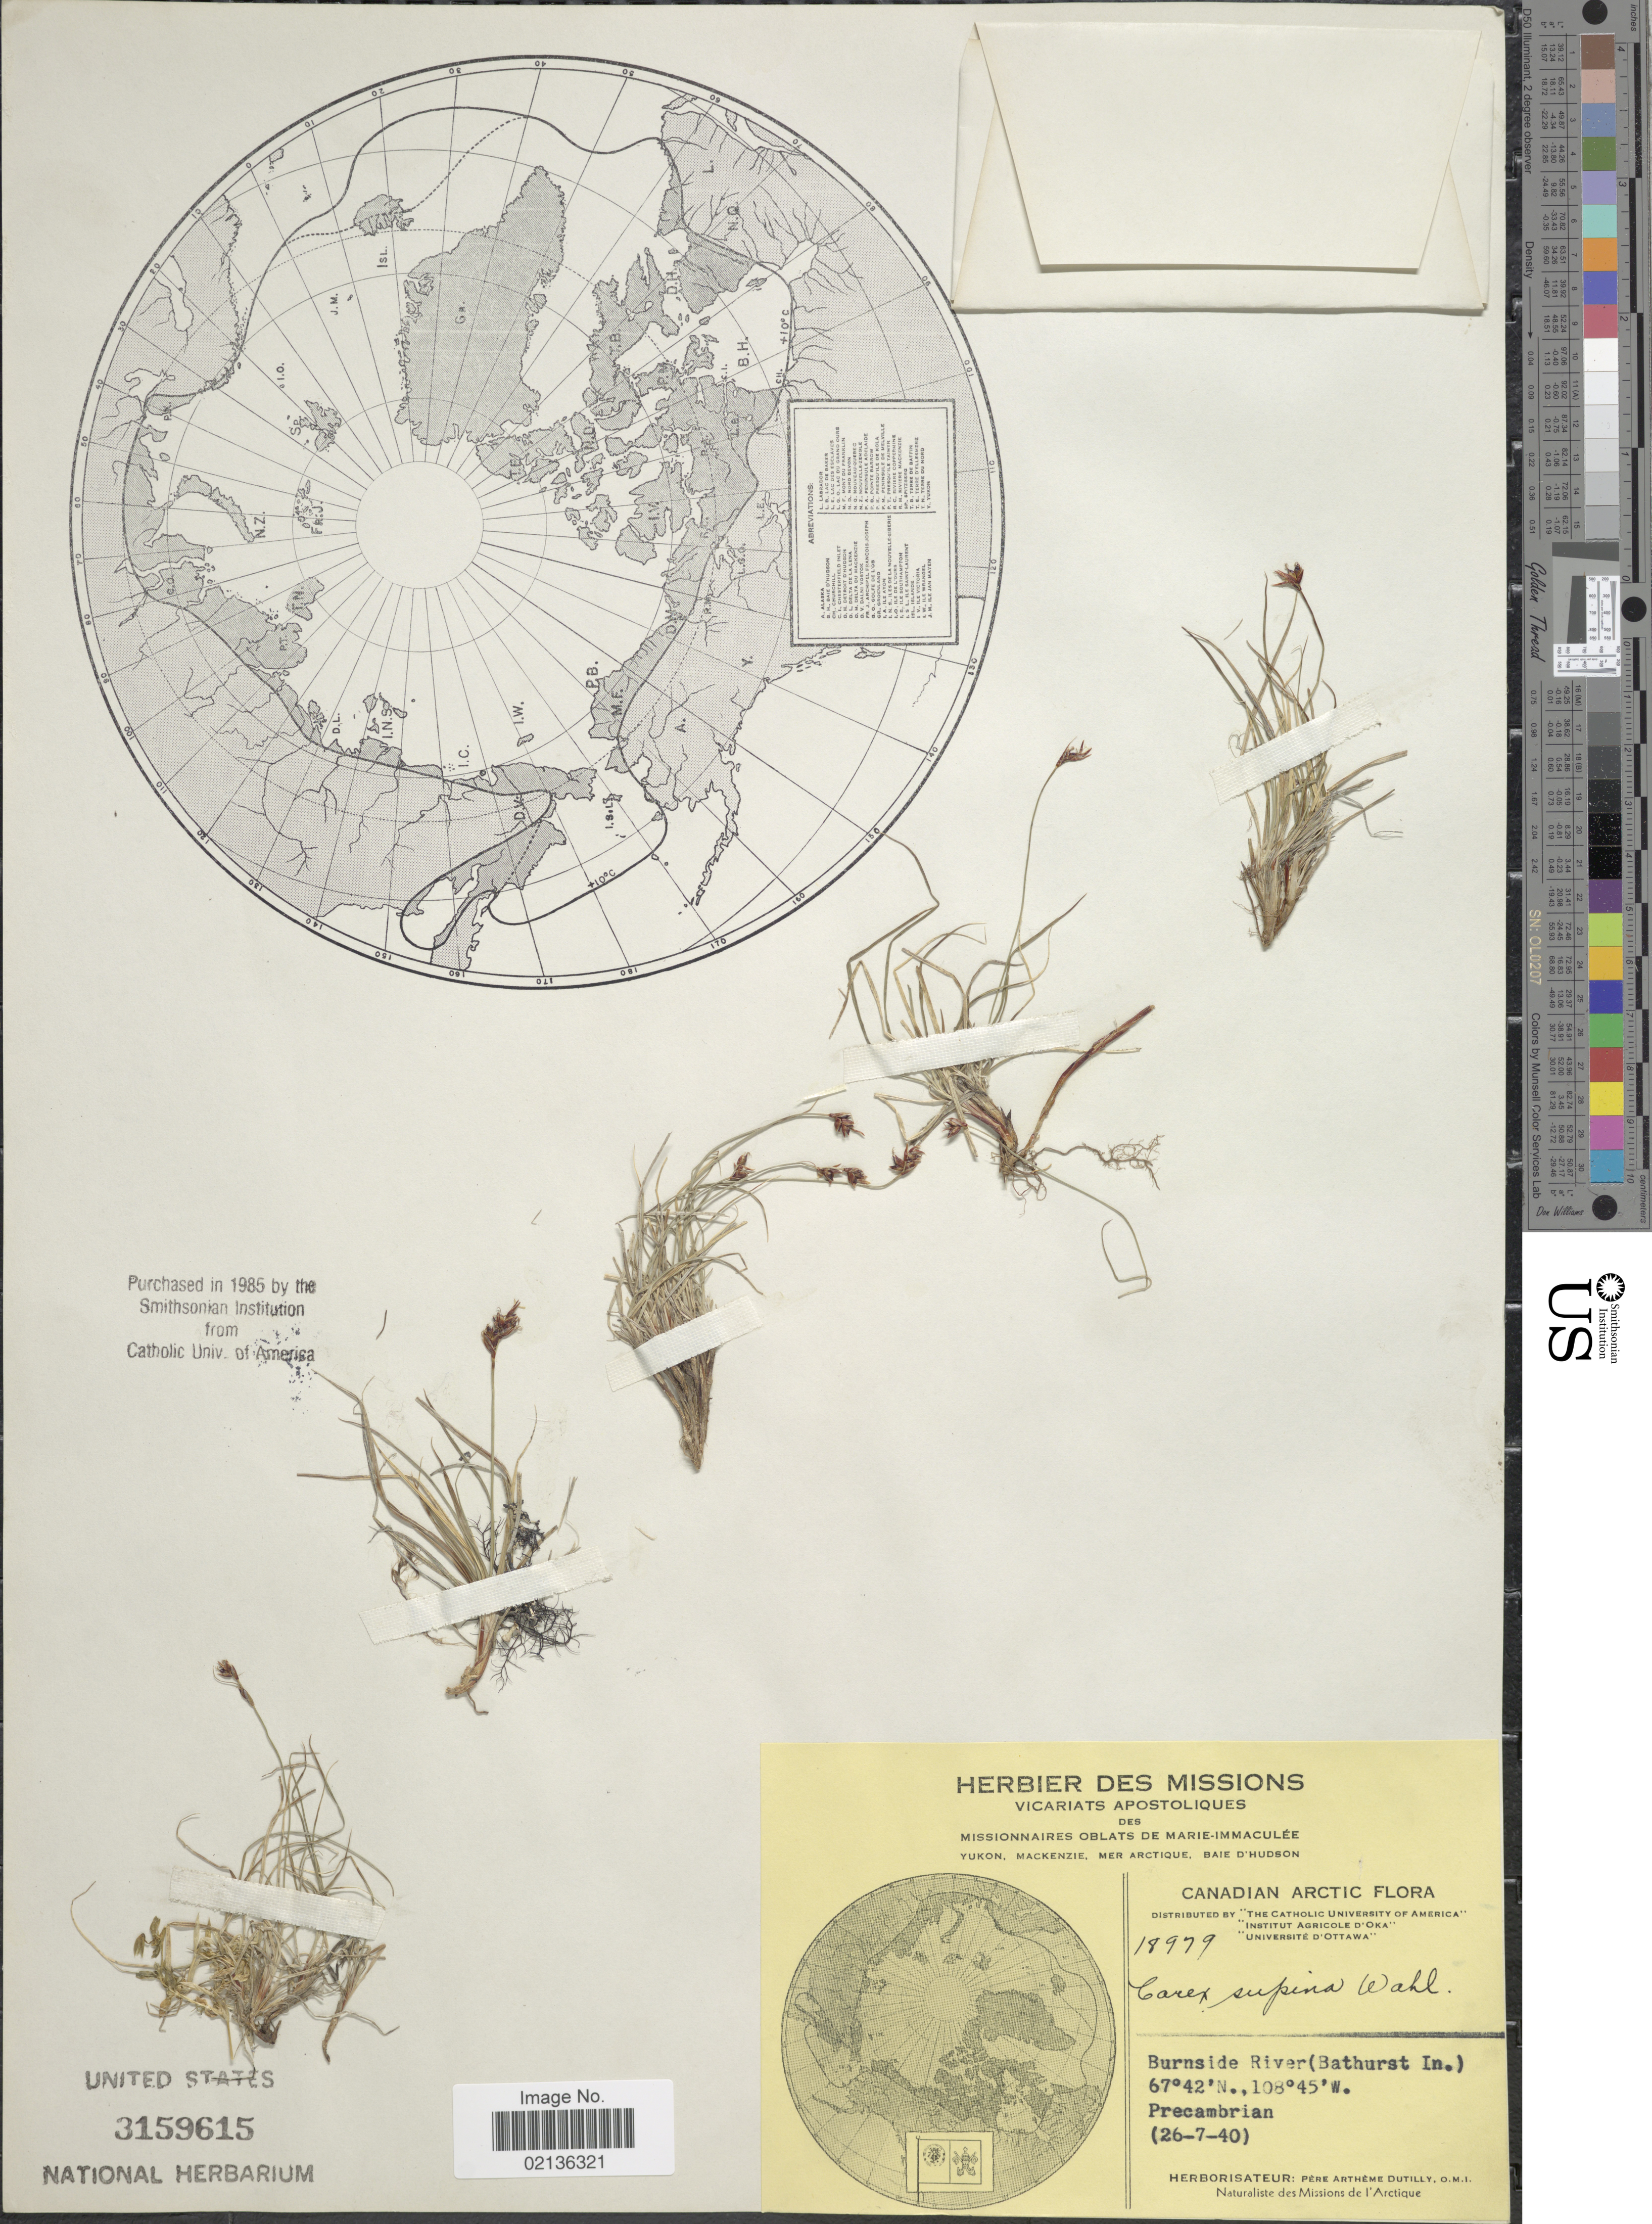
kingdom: Plantae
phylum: Tracheophyta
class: Liliopsida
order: Poales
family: Cyperaceae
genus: Carex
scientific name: Carex supina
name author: Willd. ex Wahlenb.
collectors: A. Dutilly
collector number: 18979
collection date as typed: Transcribed d/m/y: 26/7/40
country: Canada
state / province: Nunavut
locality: Burnside River (Bathurst In.)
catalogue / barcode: US 3159615